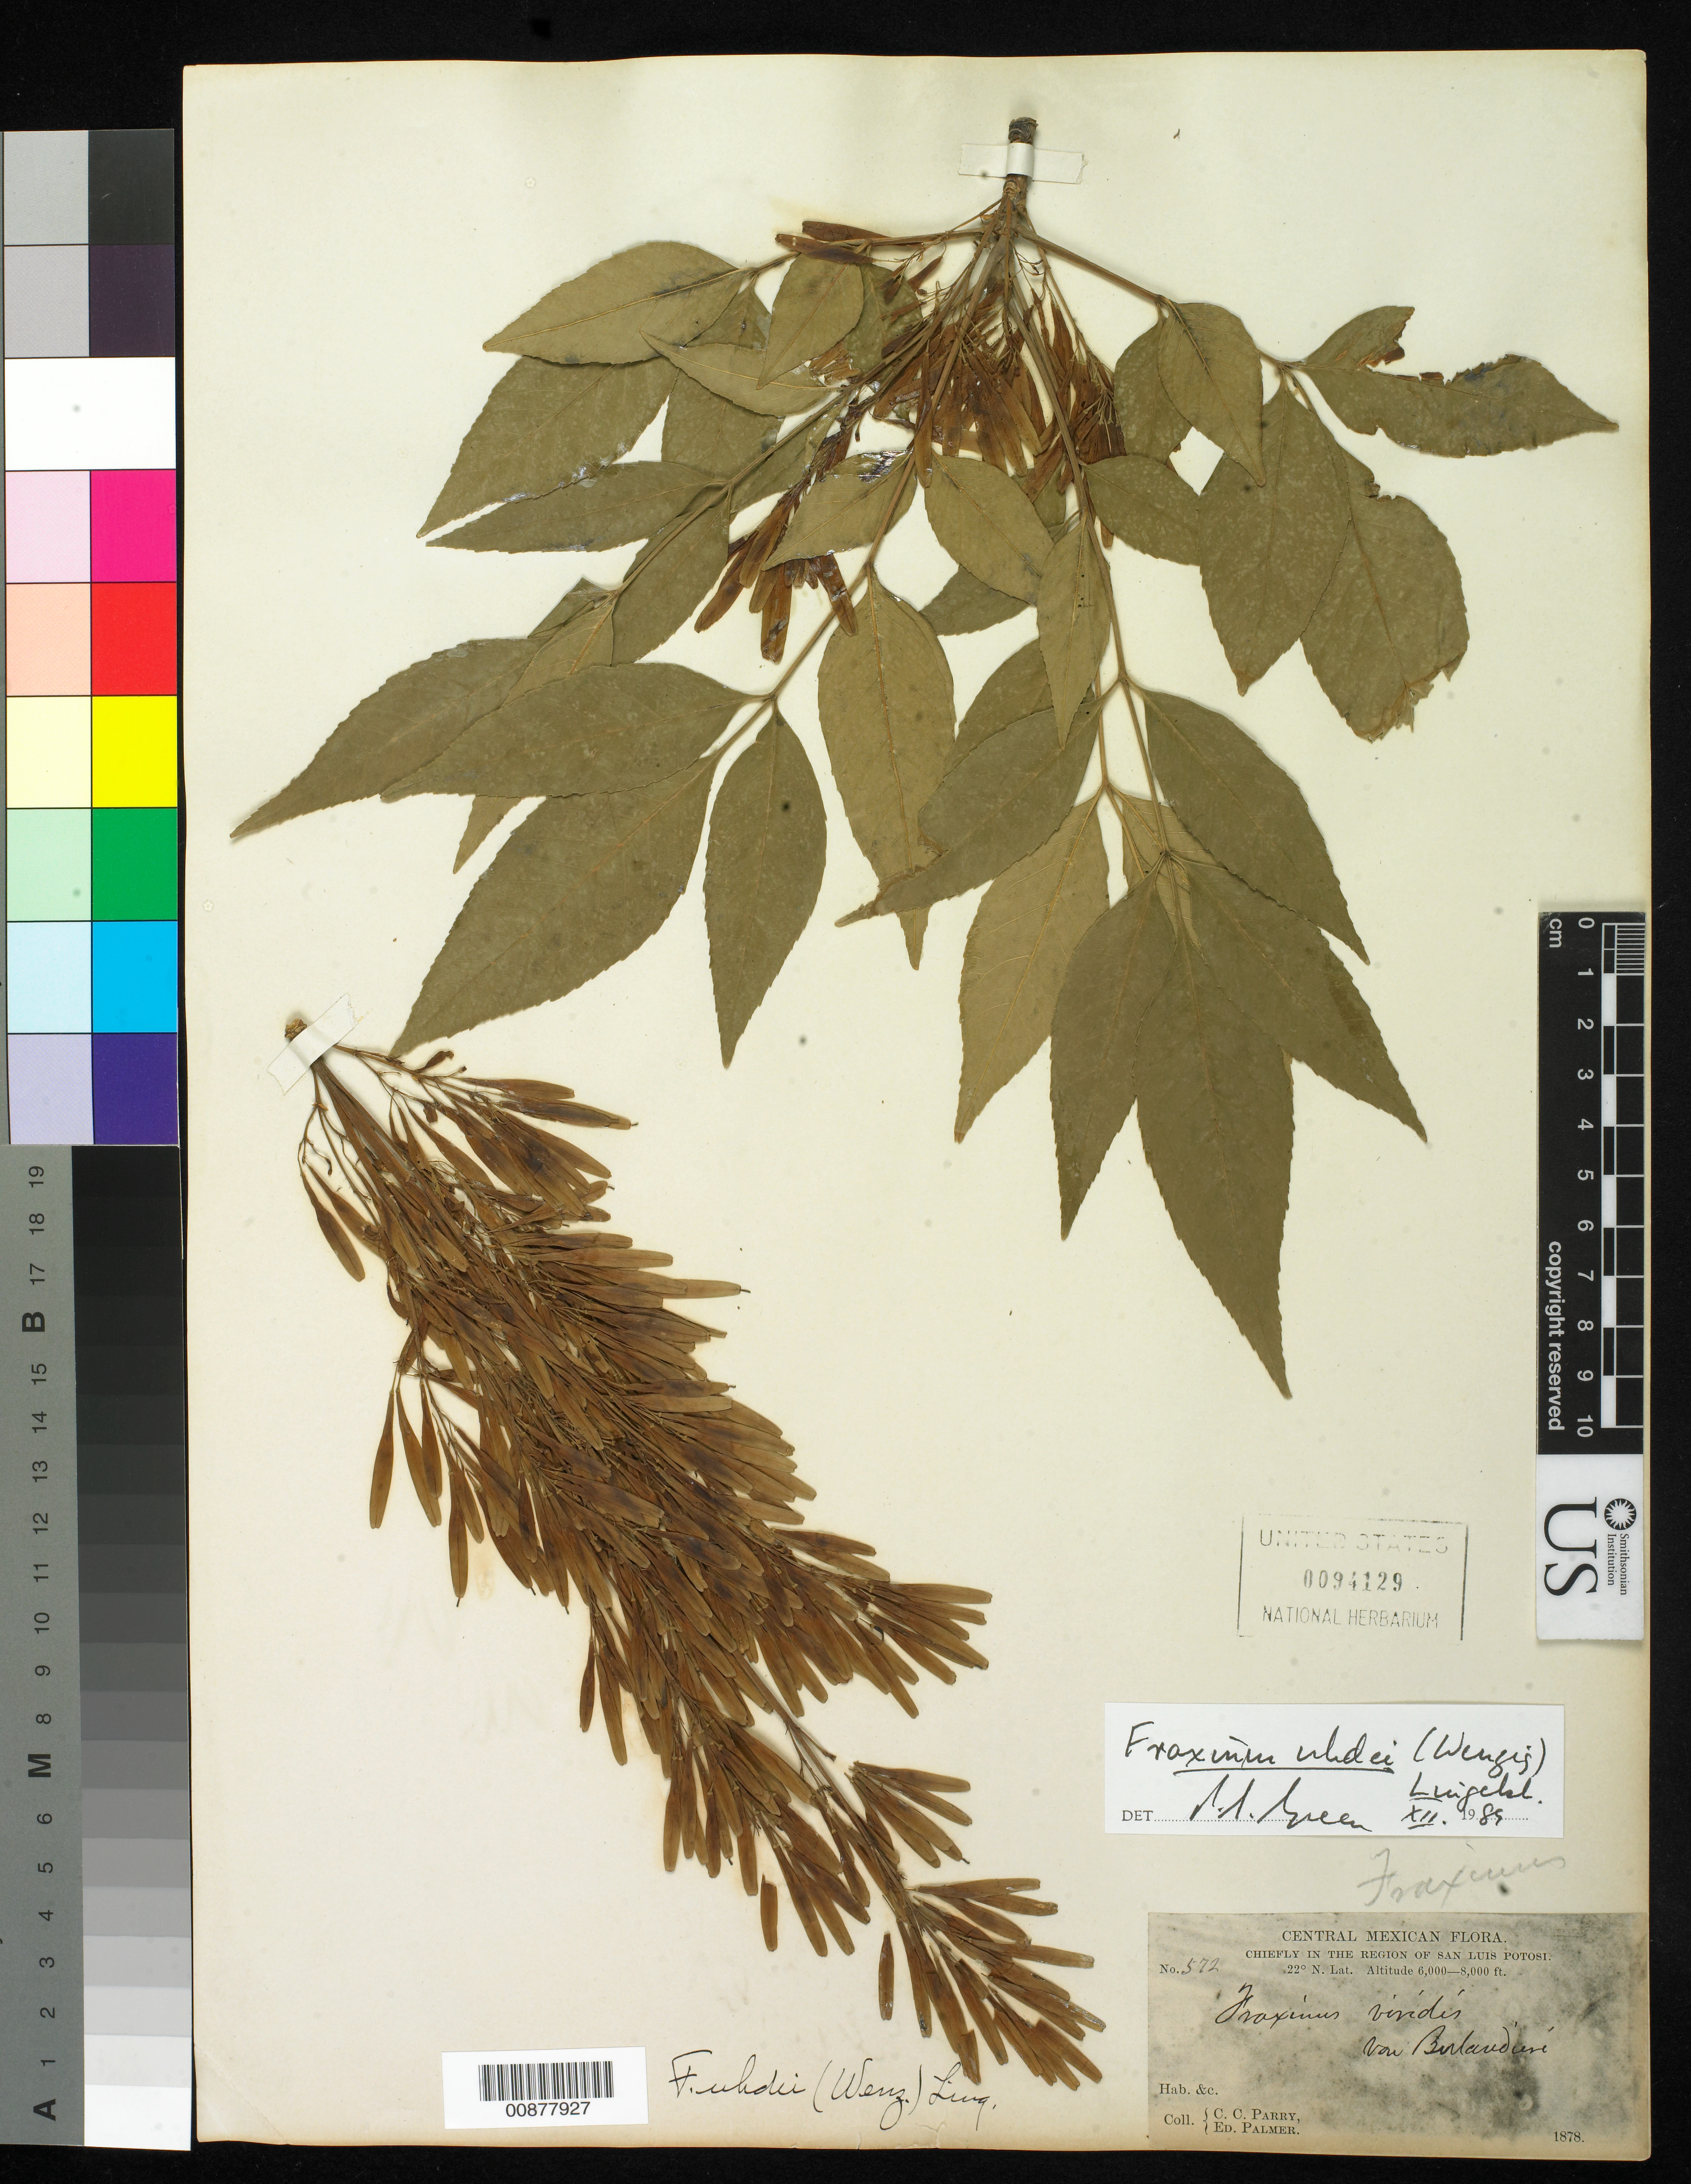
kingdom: Plantae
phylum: Tracheophyta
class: Magnoliopsida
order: Lamiales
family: Oleaceae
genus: Fraxinus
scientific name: Fraxinus uhdei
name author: (Wenz.) Lingelsh.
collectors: C. C. Parry & E. Palmer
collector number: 572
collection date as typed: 1878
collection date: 1878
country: Mexico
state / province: San Luis Potosí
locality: Chiefly in the region of San Luis Potosí.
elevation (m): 1829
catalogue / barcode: US 94129